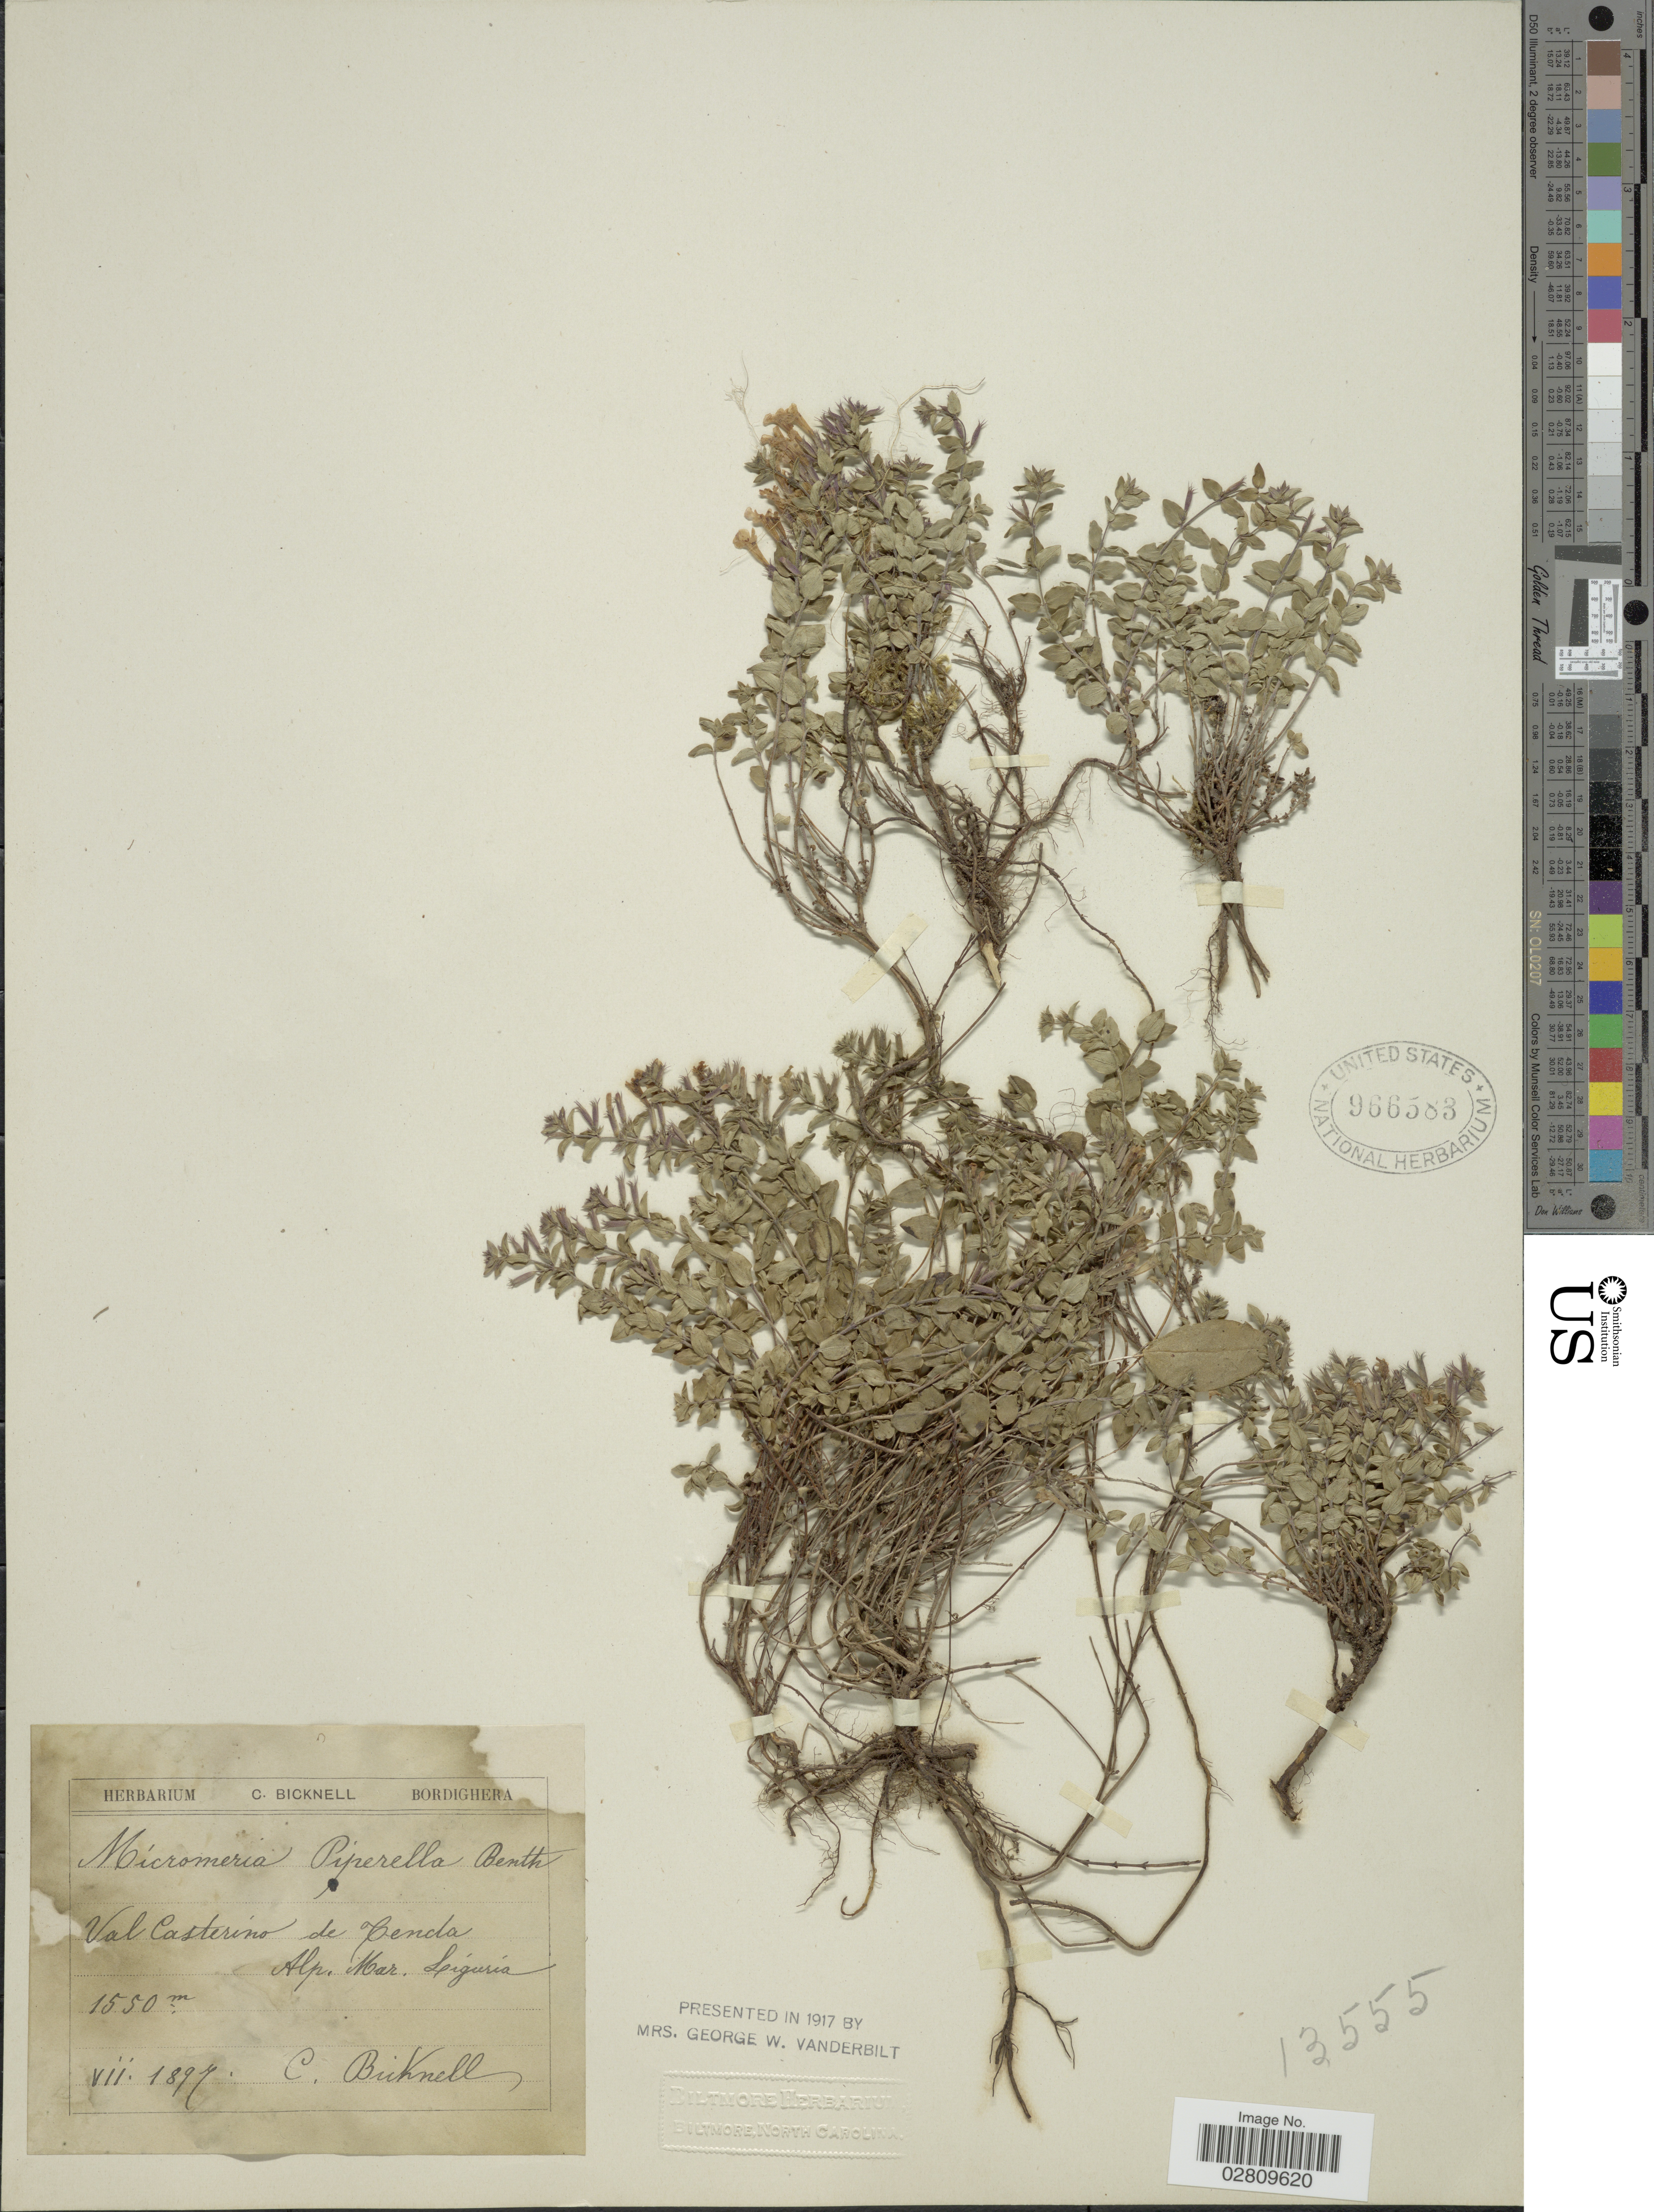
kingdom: Plantae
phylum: Tracheophyta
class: Magnoliopsida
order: Lamiales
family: Lamiaceae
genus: Micromeria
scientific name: Micromeria piperella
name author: Pančić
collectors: C. Bicknell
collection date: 1897-07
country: Italy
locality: Val Casterino de Tenda. Alp. Mar. Liguria.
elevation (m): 1550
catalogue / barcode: US 966583